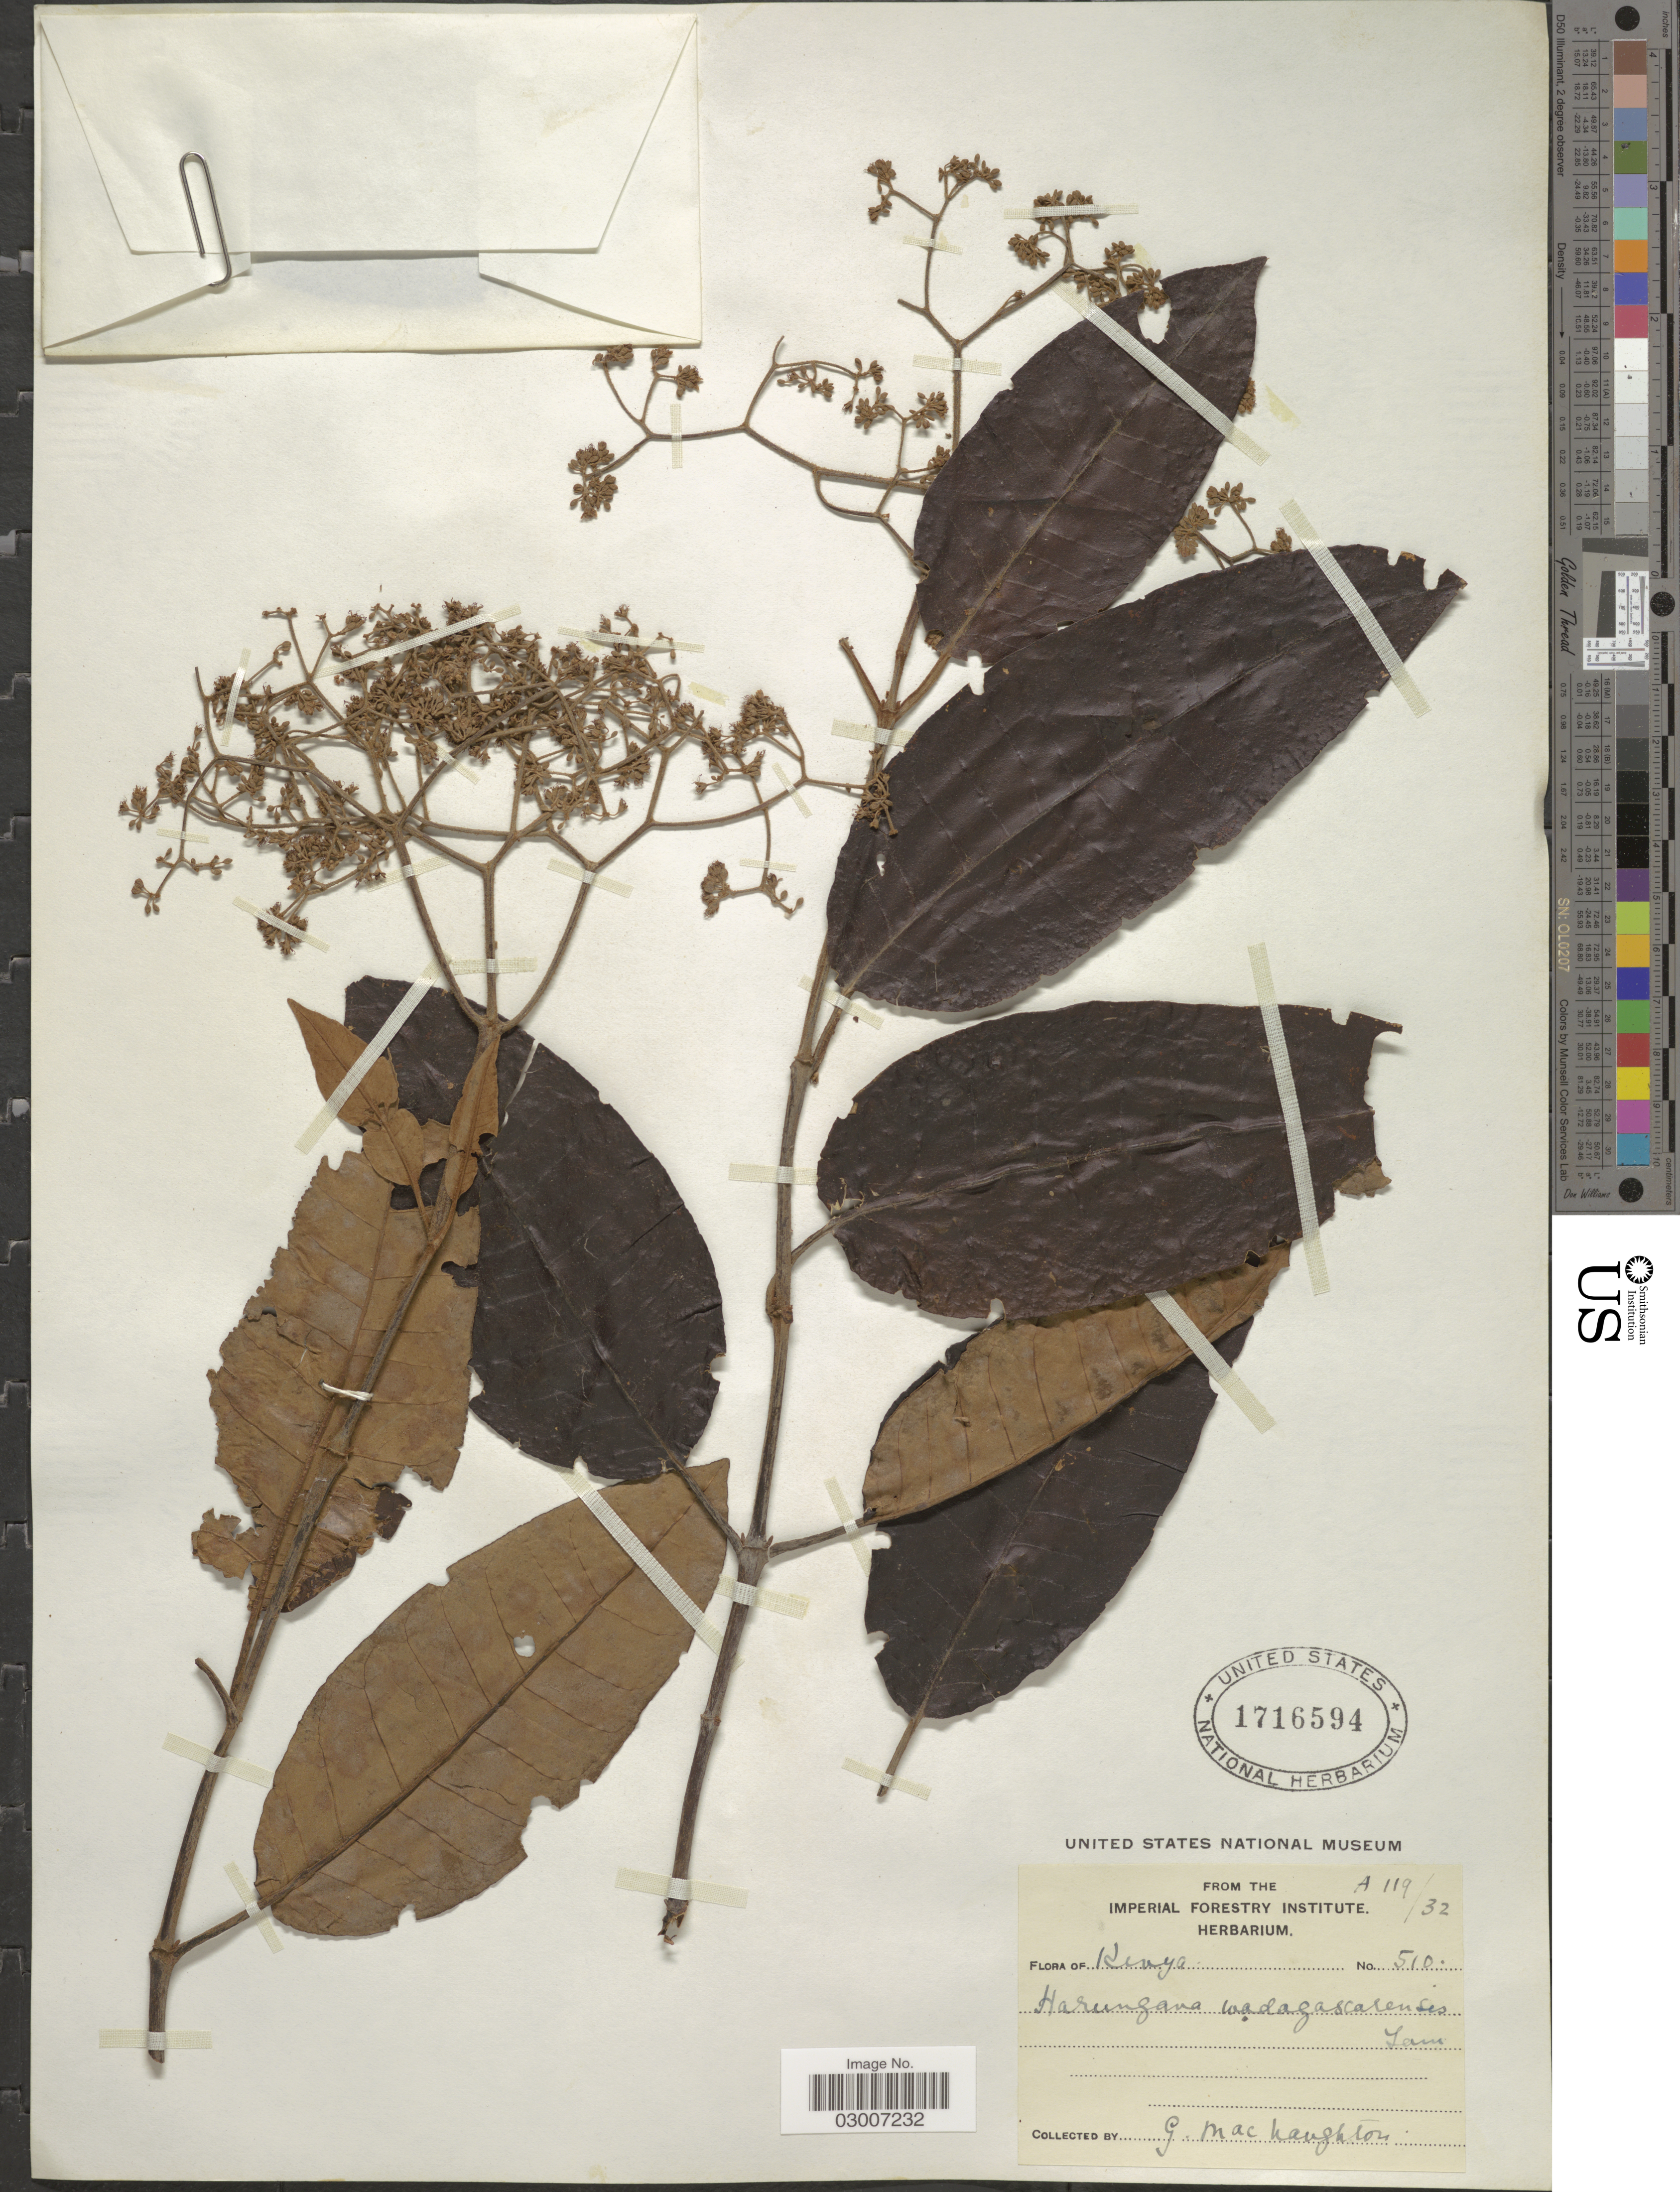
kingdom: Plantae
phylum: Tracheophyta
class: Magnoliopsida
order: Malpighiales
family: Hypericaceae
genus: Harungana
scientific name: Harungana madagascariensis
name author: Lam. ex Poir.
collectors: G. Macnaughton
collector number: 510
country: Kenya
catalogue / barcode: US 1716594